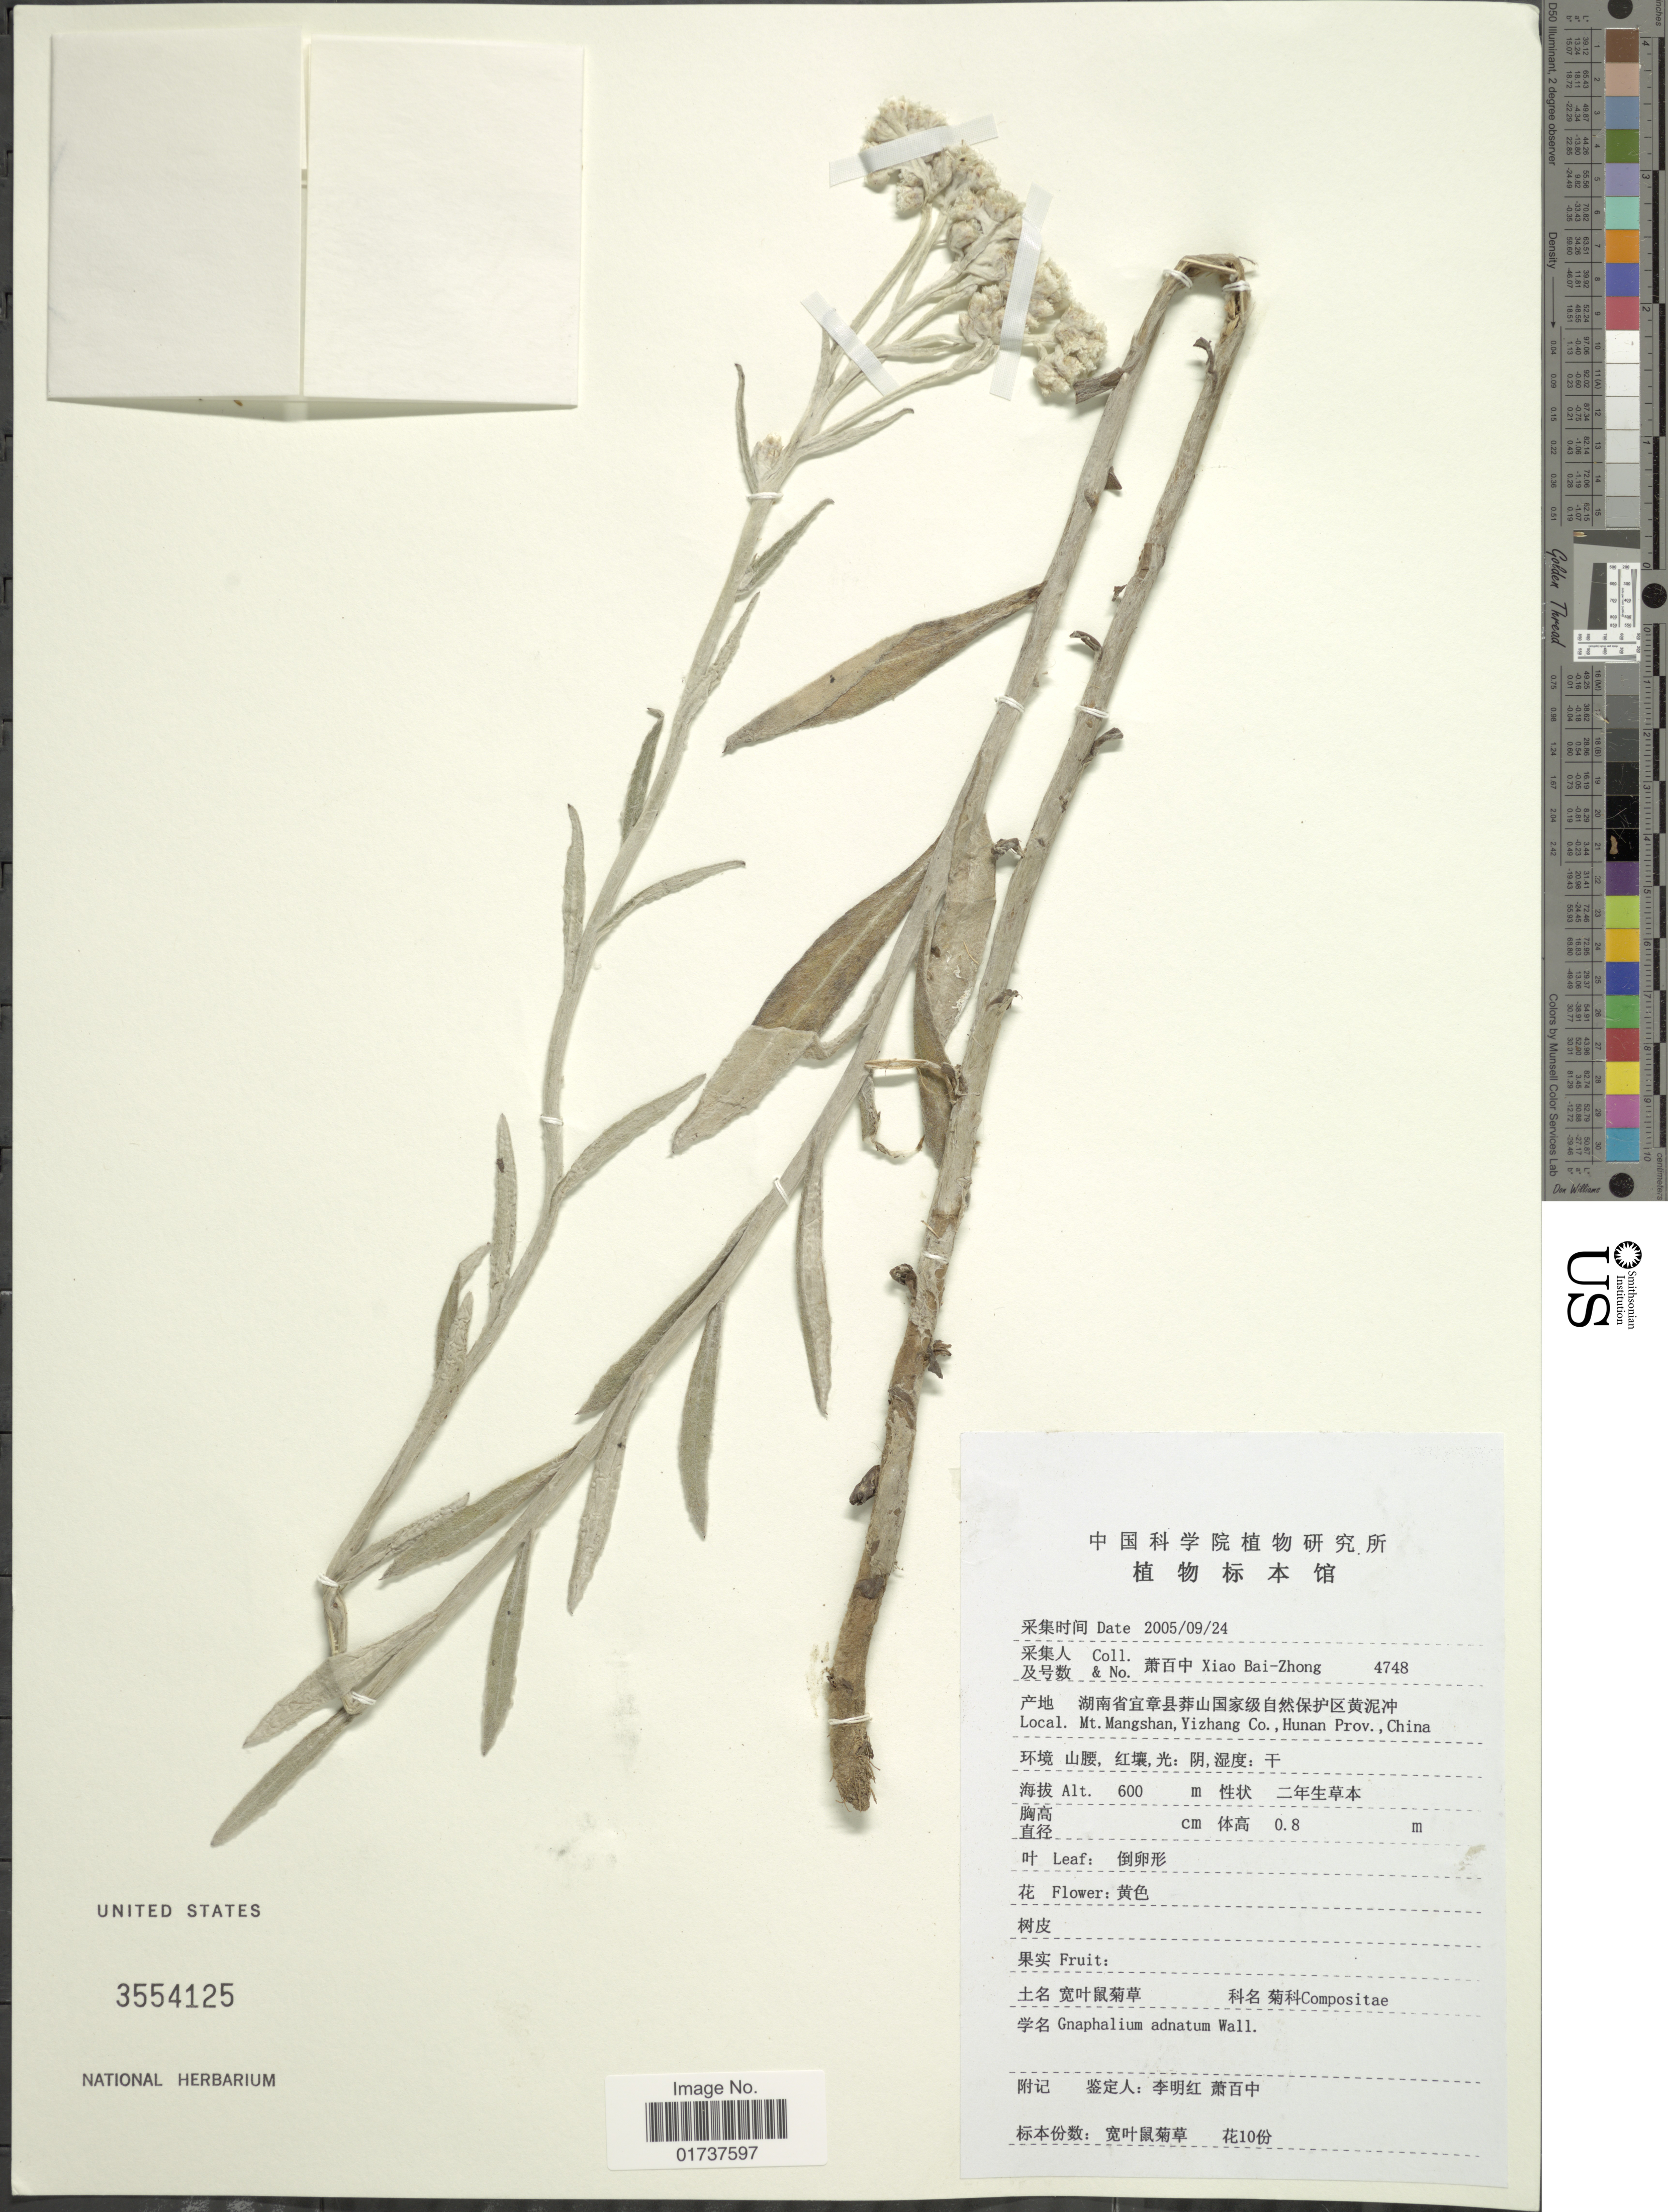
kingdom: Plantae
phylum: Tracheophyta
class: Magnoliopsida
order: Asterales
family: Asteraceae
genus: Gnaphalium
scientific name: Gnaphalium adnatum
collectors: B. Z. Xiao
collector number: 4748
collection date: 2005-09-24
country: China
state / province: Hunan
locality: Mt. Mangshan, Yizhuang Co.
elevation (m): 600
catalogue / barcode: US 3554125